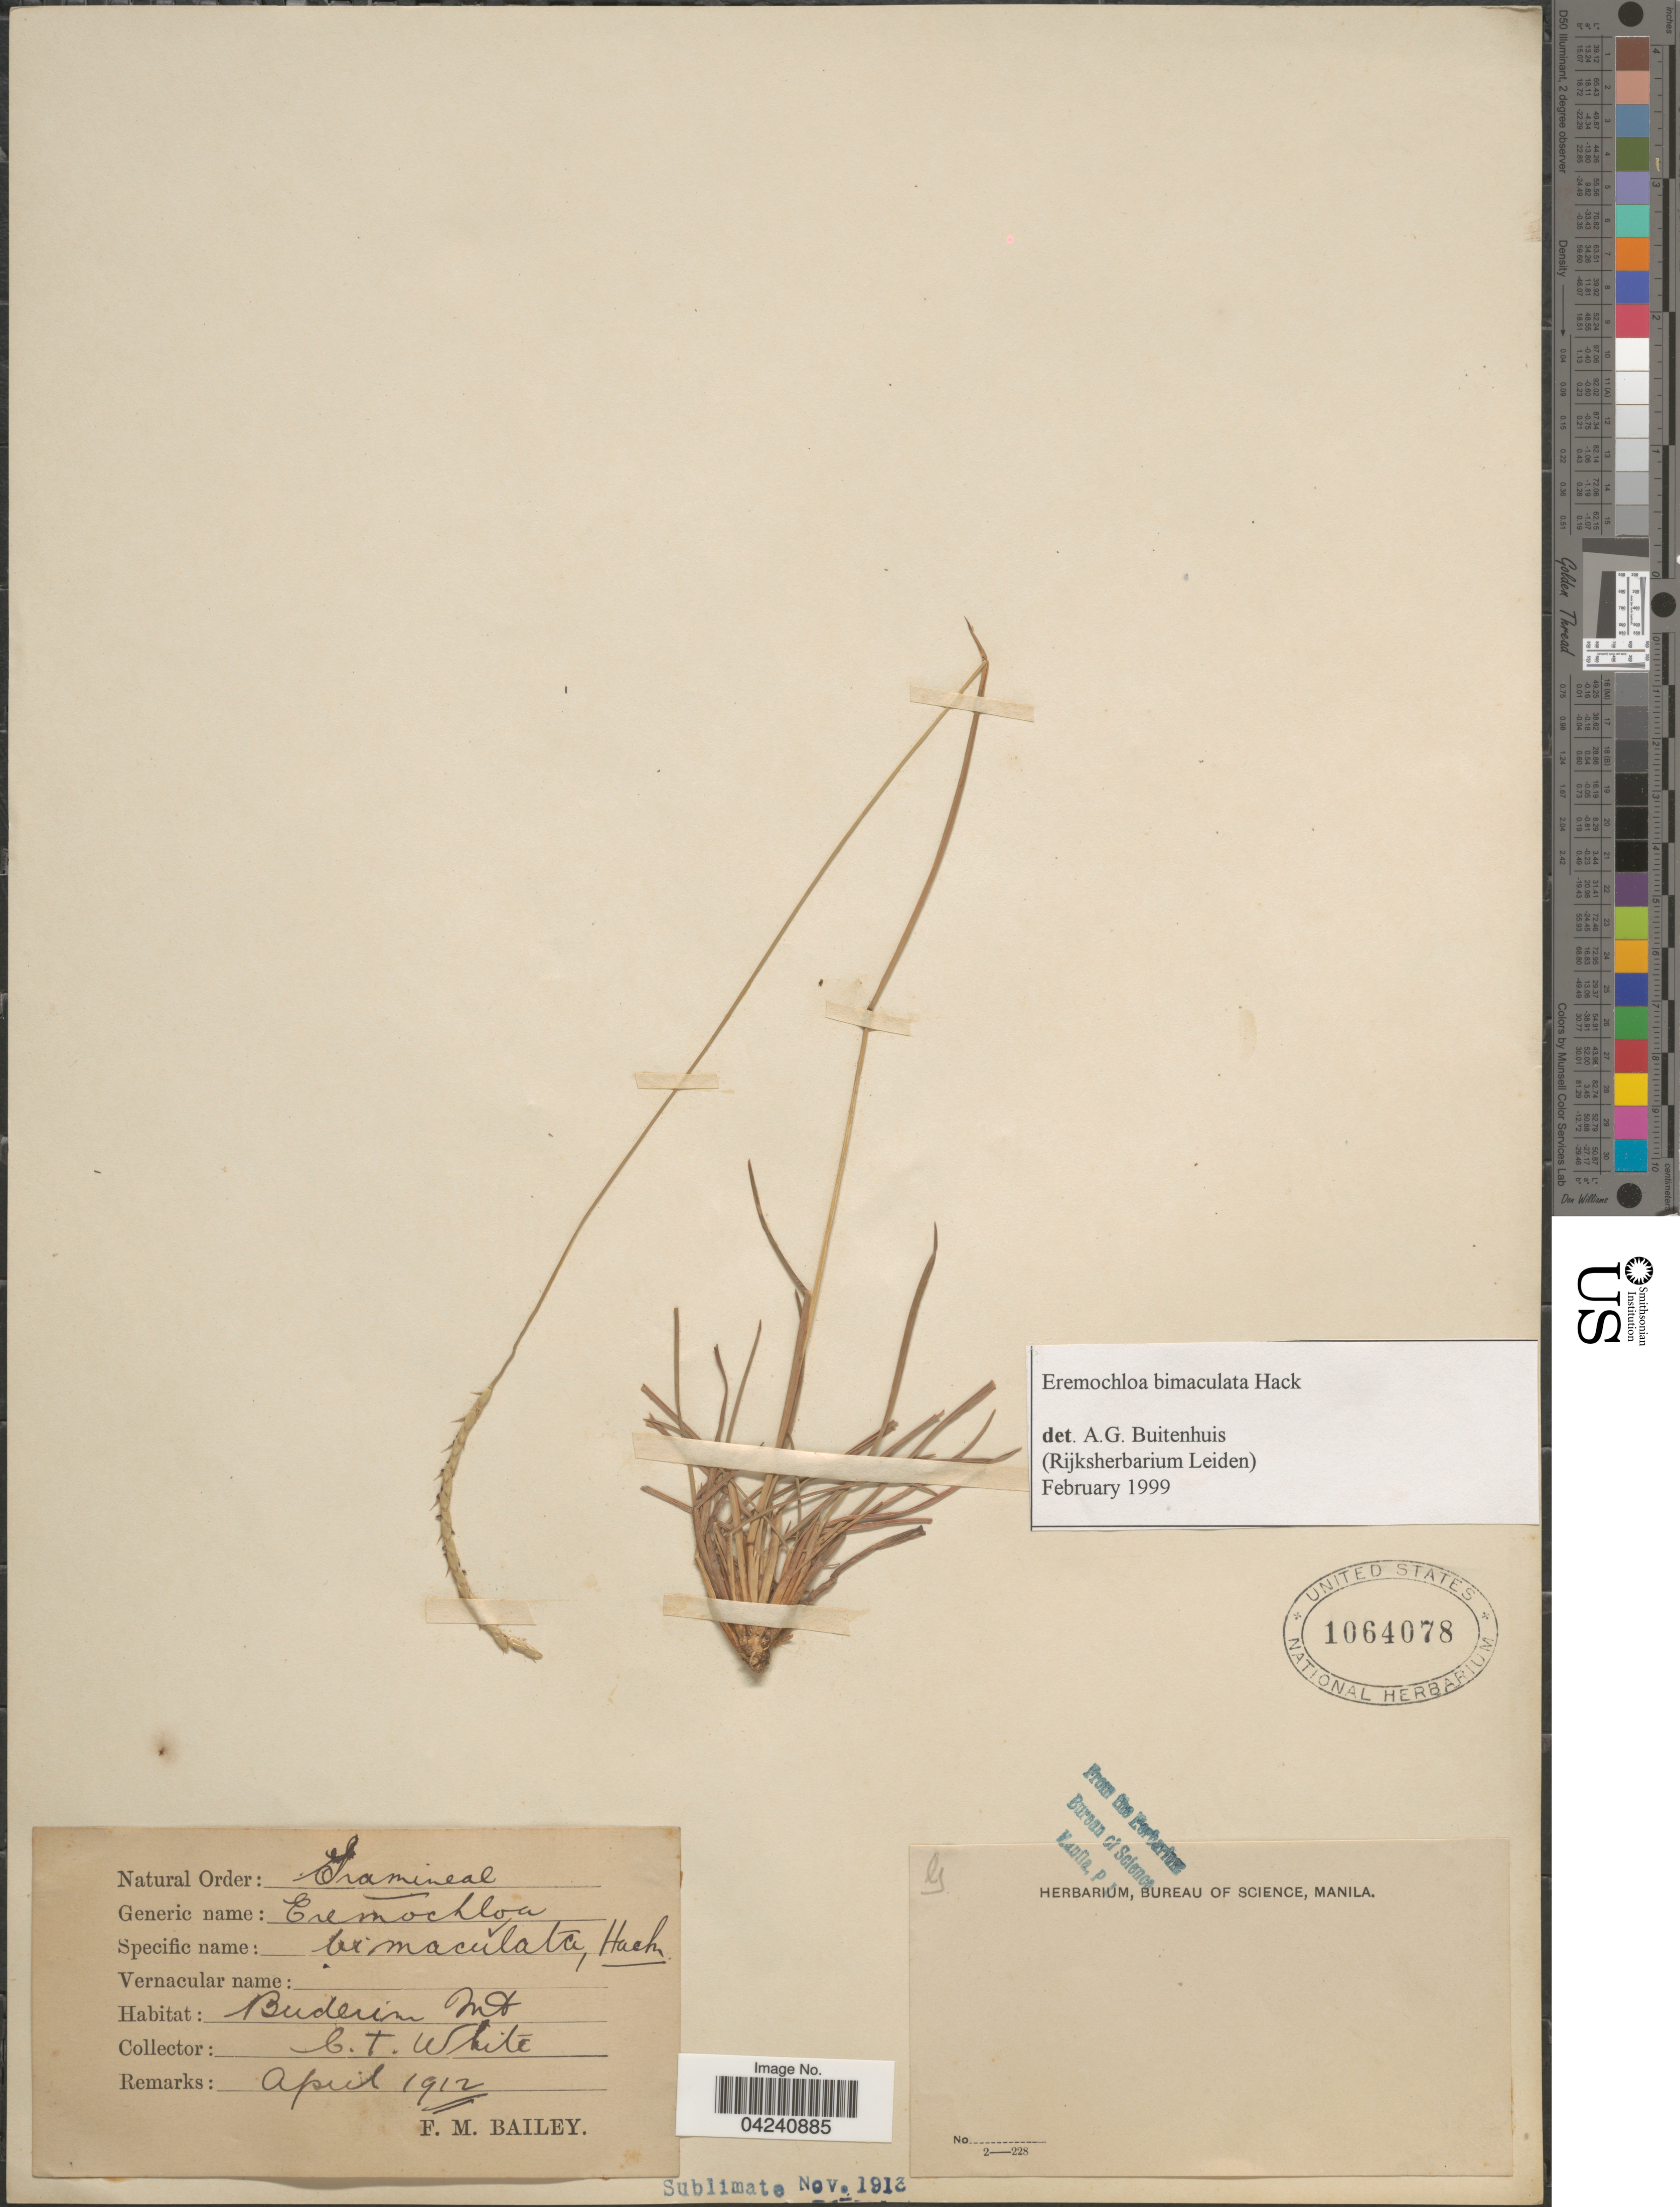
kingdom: Plantae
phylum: Tracheophyta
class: Liliopsida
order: Poales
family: Poaceae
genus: Eremochloa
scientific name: Eremochloa bimaculata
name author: Hack.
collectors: C. T. White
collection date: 1912-04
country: Australia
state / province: Queensland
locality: Buderim Mt.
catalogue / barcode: US 1064078